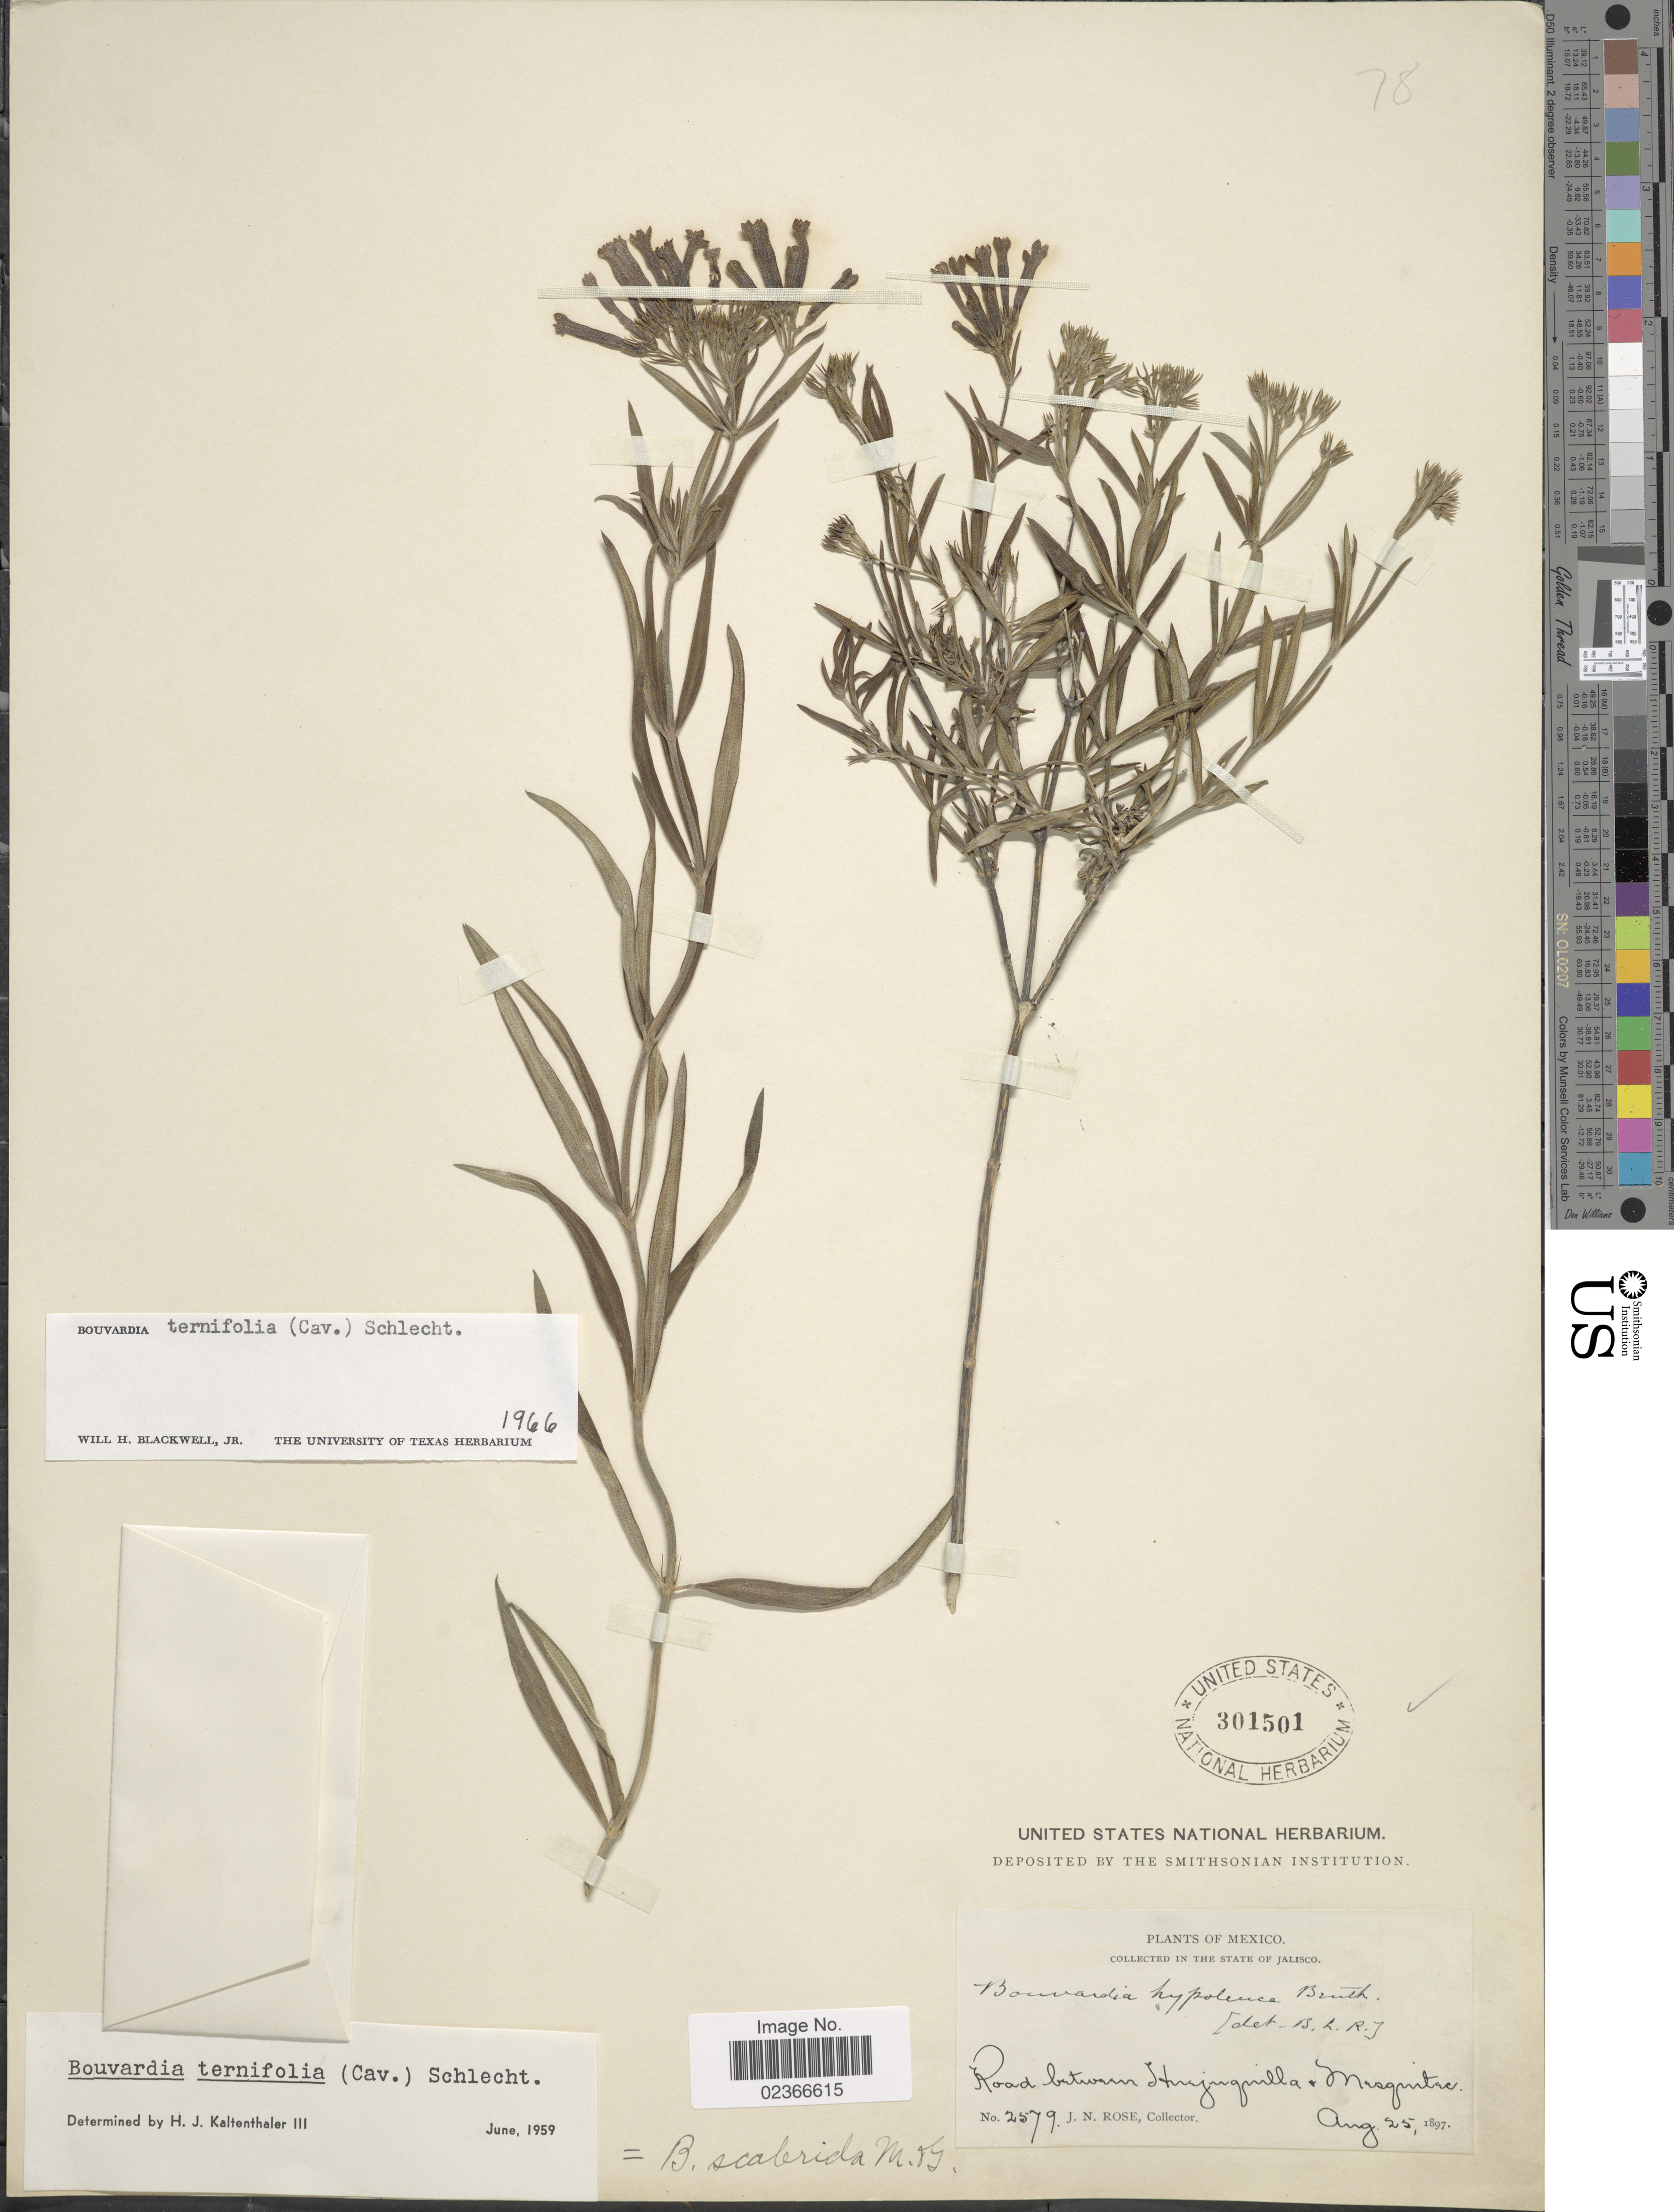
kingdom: Plantae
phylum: Tracheophyta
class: Magnoliopsida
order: Gentianales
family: Rubiaceae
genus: Bouvardia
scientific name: Bouvardia ternifolia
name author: (Cav.) Schltdl.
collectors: J. N. Rose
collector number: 2579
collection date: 1897-08-25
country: Mexico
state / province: Jalisco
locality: Road between Huejuquilla + Mezquitic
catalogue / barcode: US 301501